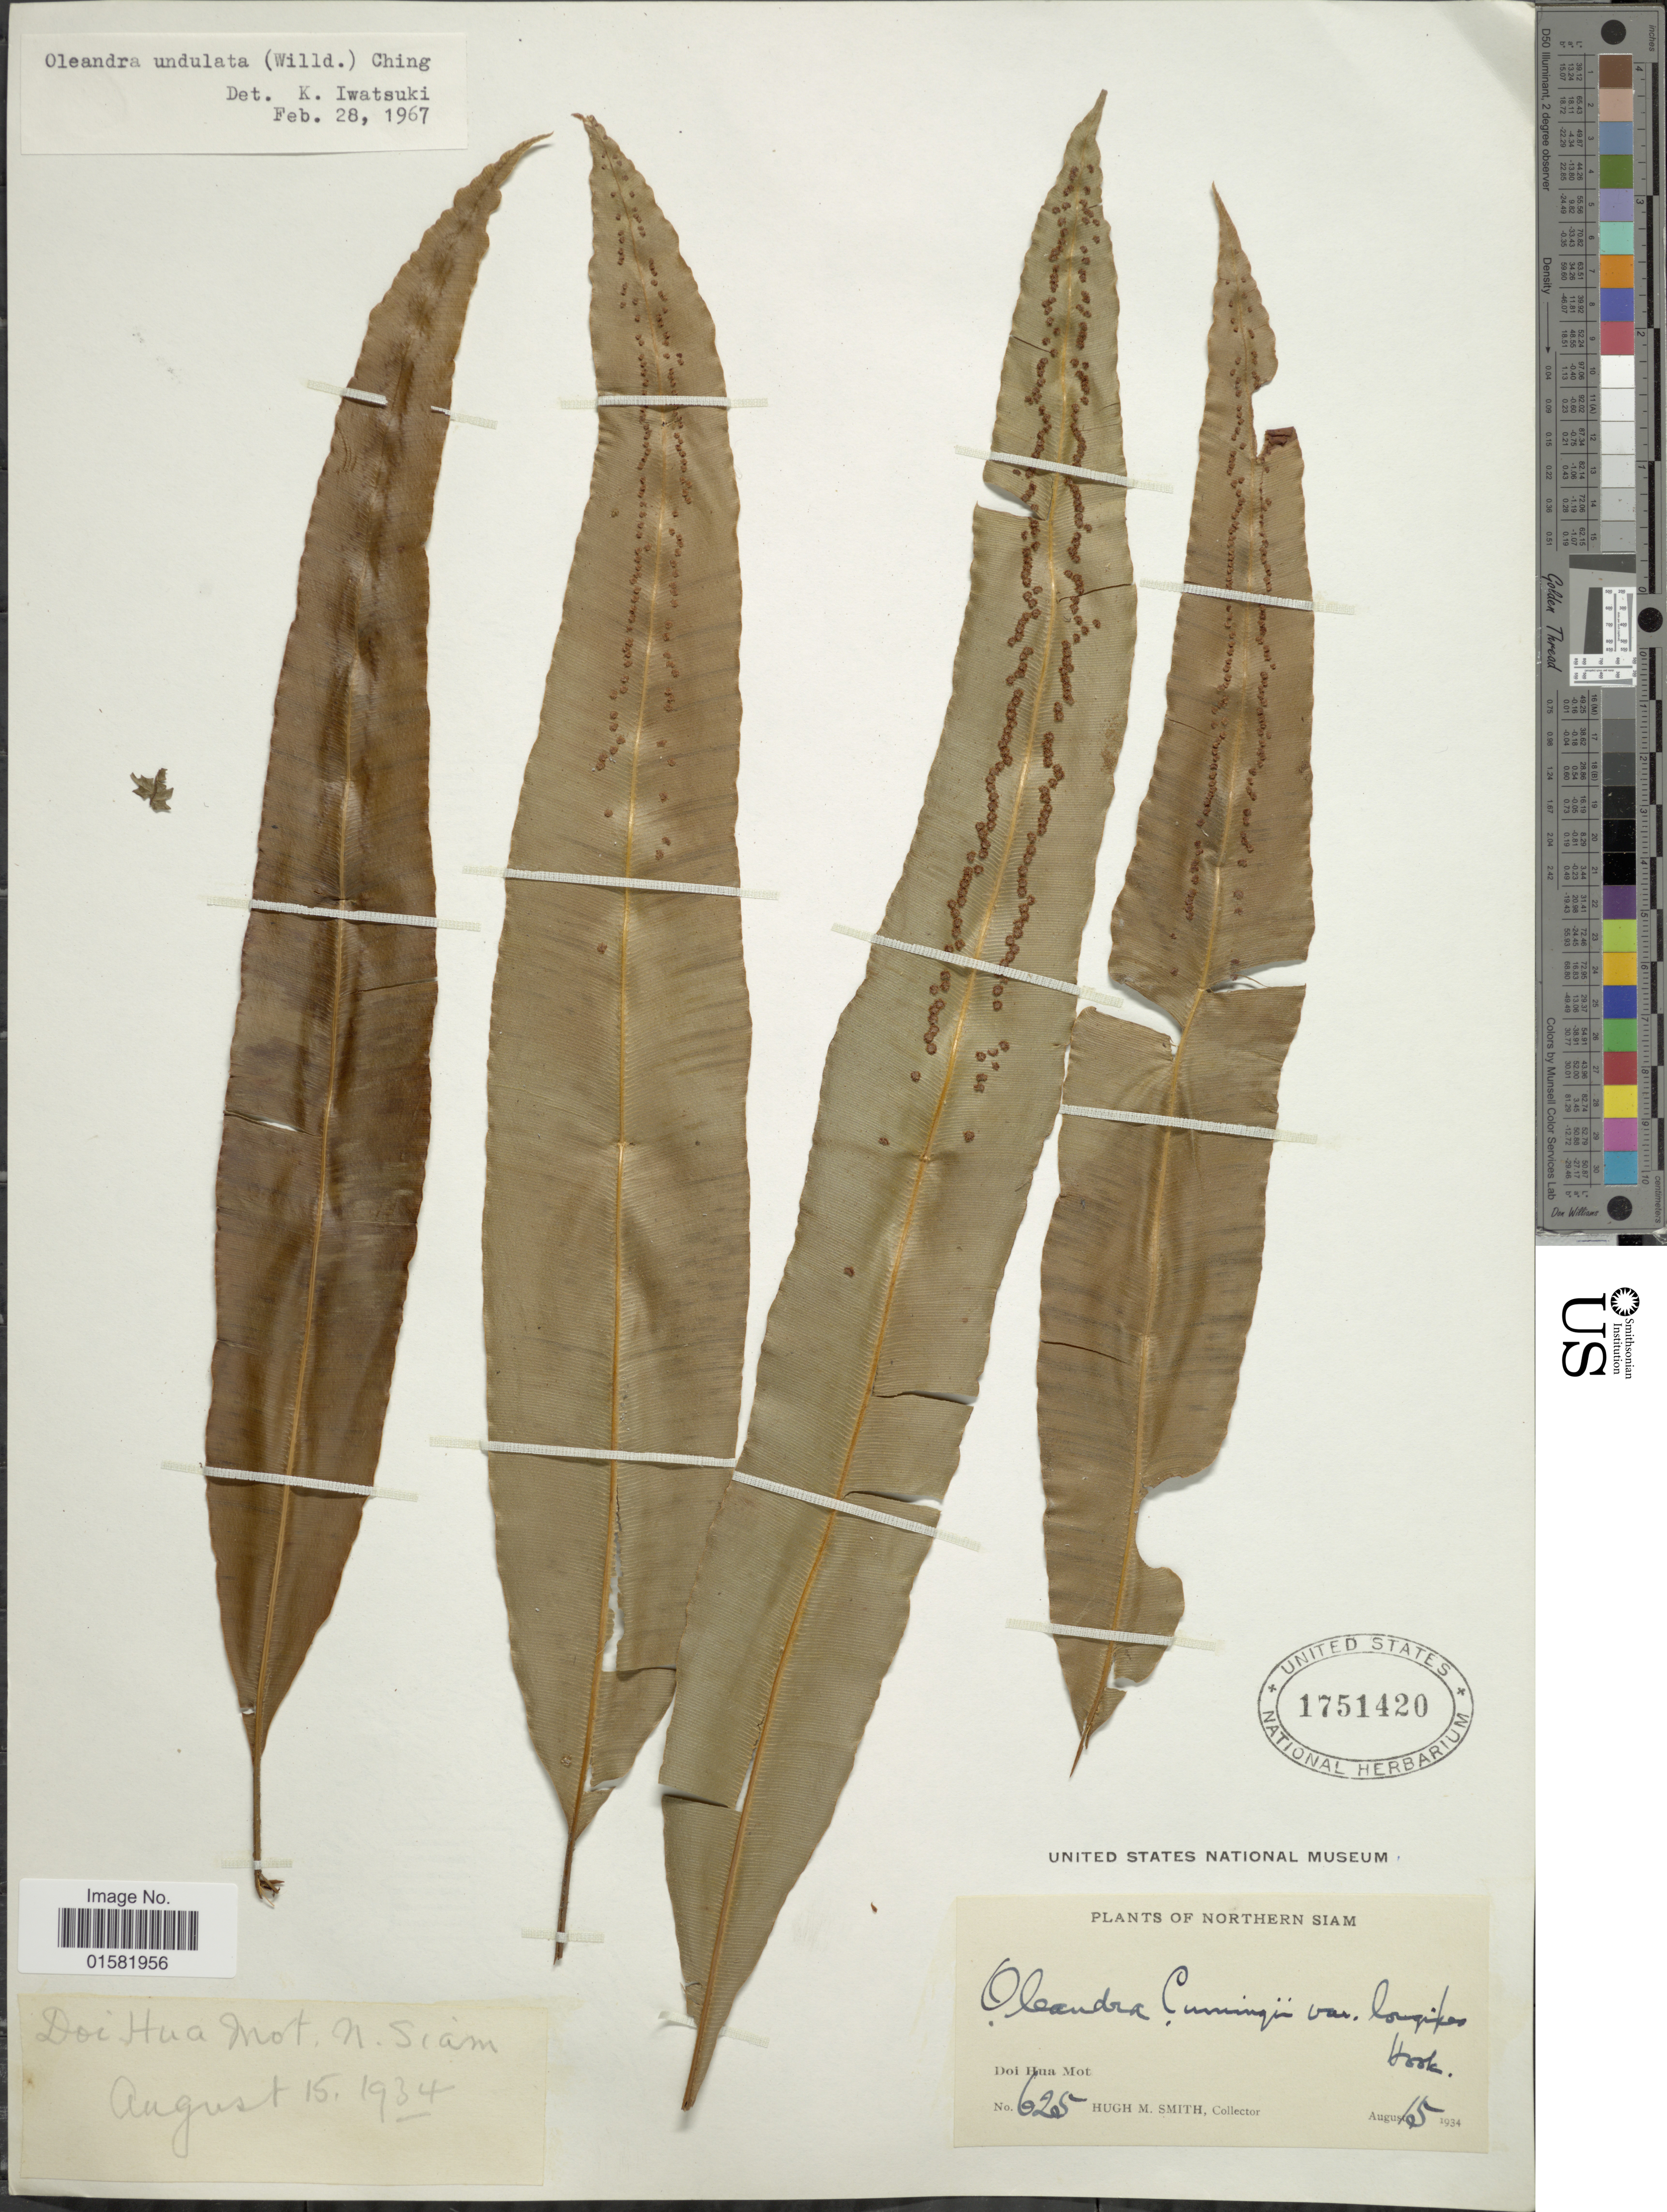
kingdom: Plantae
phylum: Tracheophyta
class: Polypodiopsida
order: Polypodiales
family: Oleandraceae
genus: Oleandra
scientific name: Oleandra undulata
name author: (Willd.) Ching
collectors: H. M. Smith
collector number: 625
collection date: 1934-08-15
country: Thailand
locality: Northern Siam, Doi Hua Mot.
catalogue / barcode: US 1751420